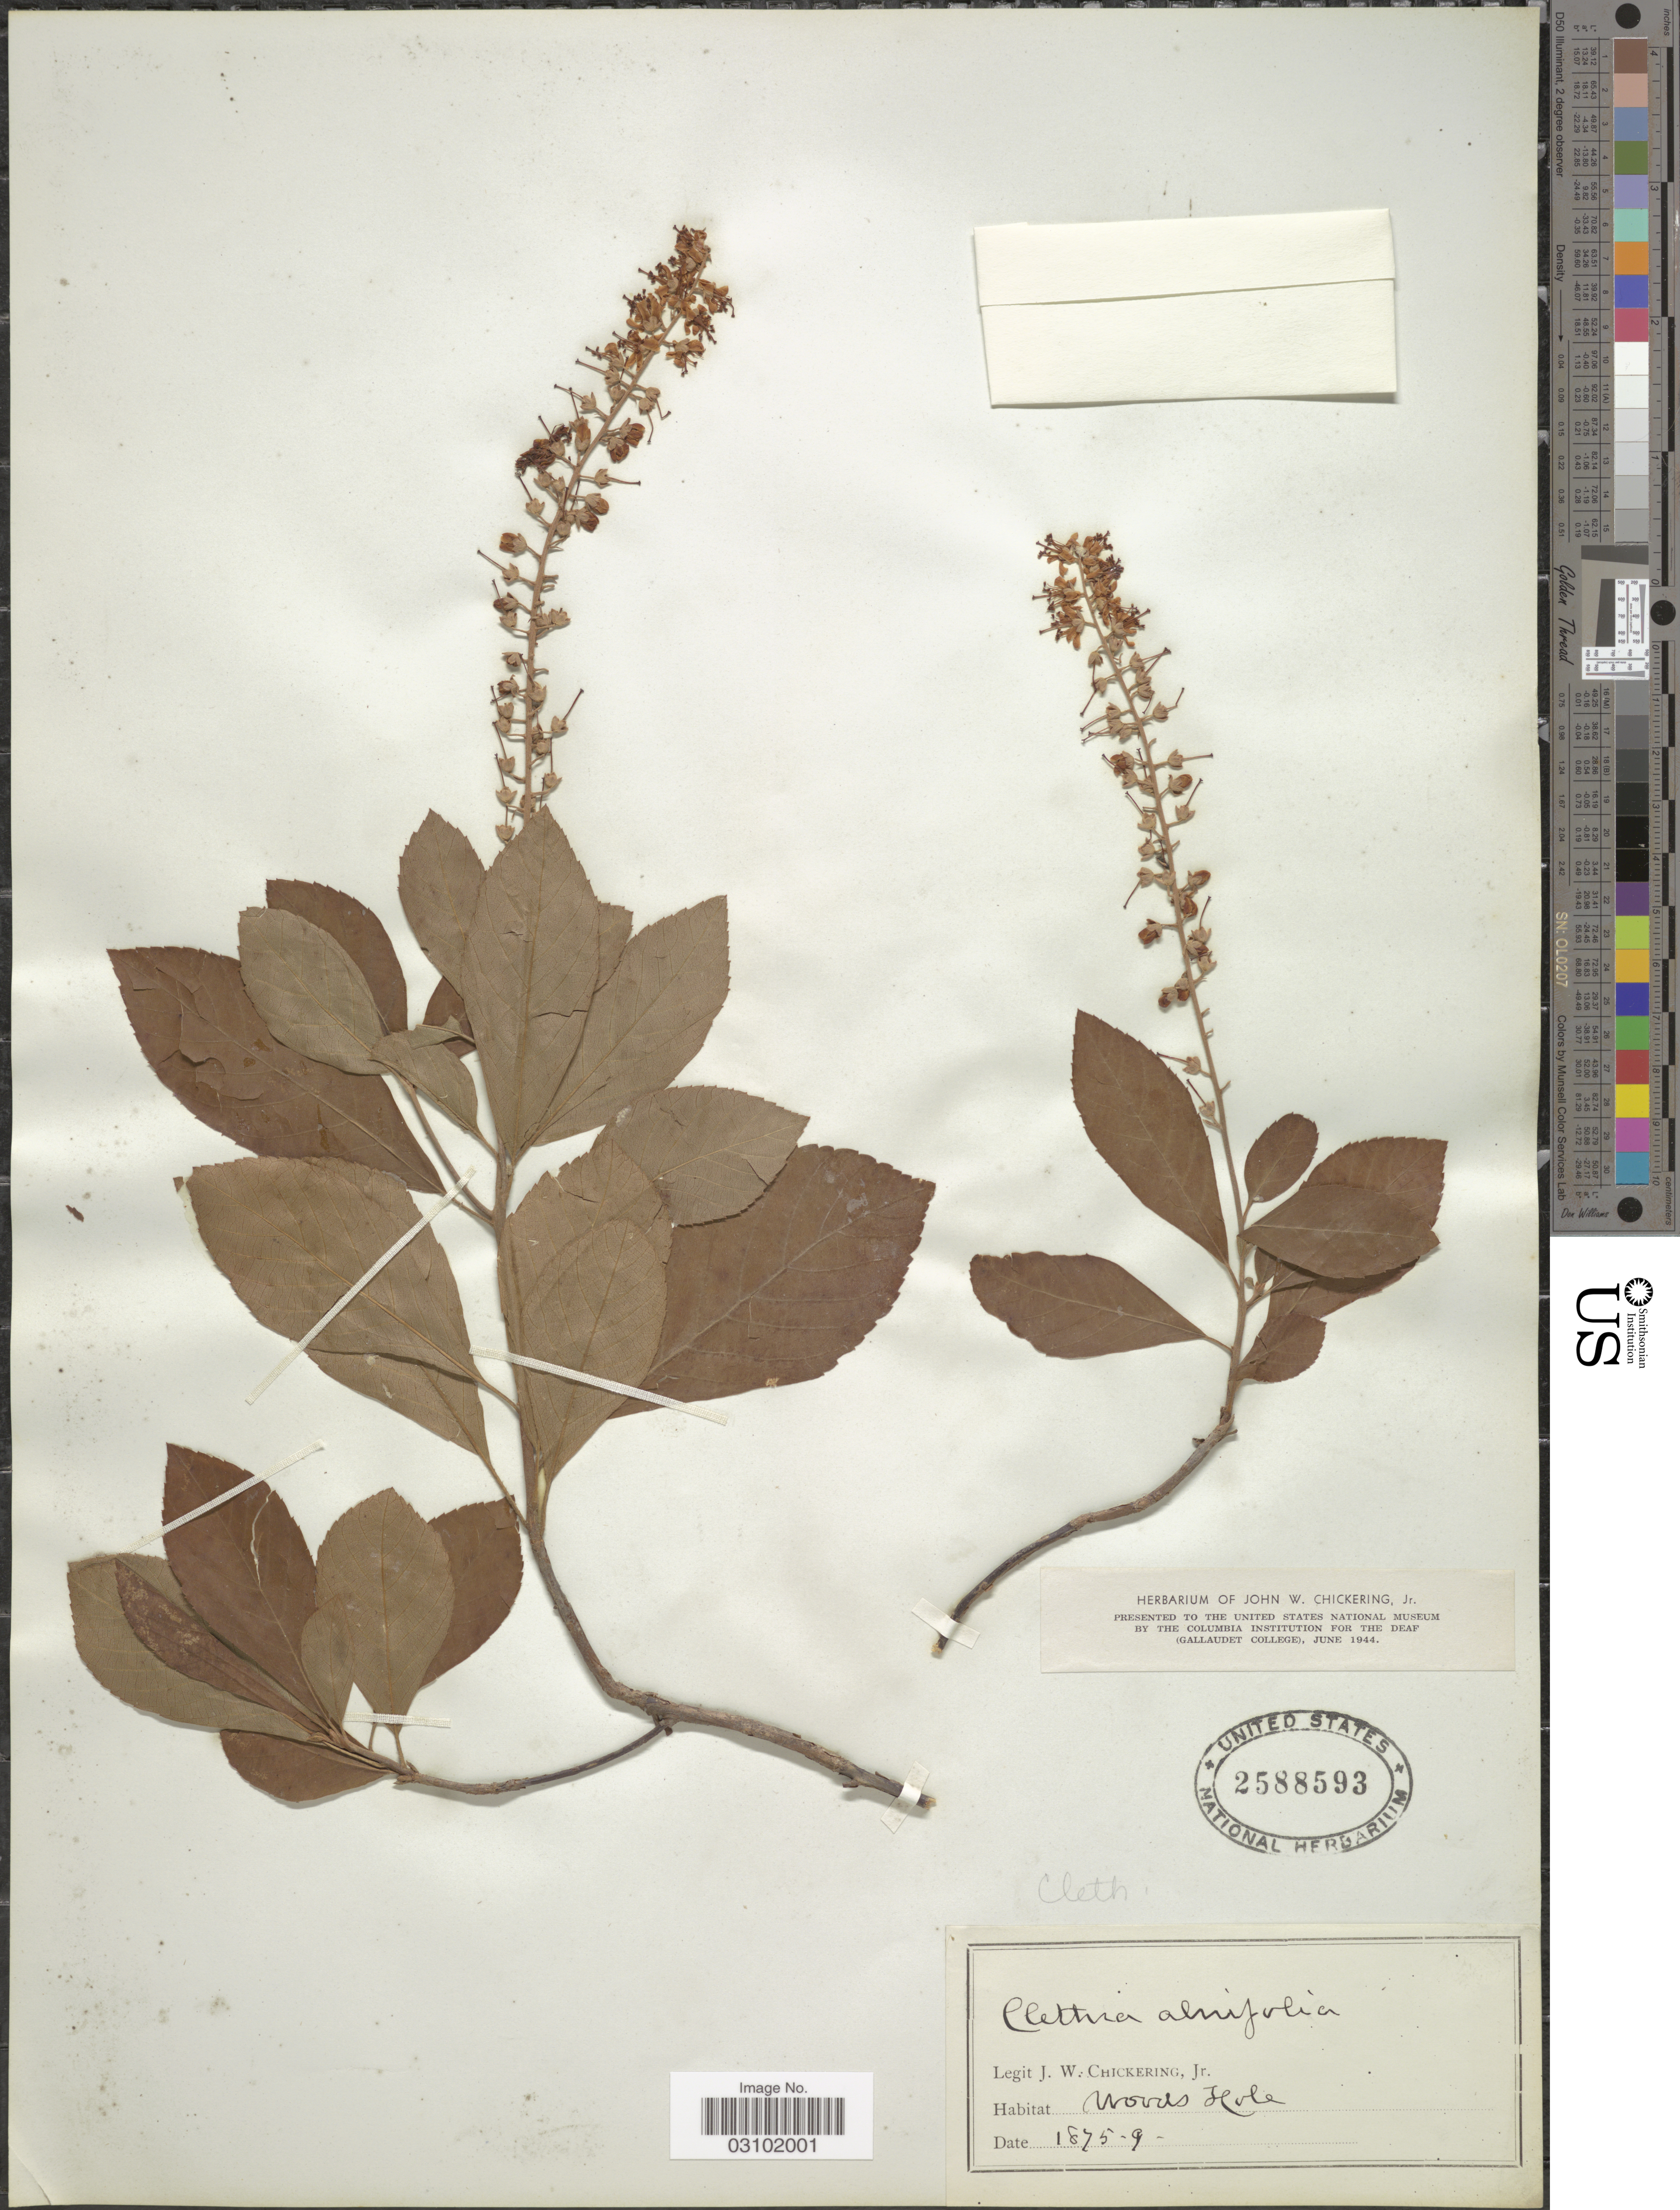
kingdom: Plantae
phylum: Tracheophyta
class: Magnoliopsida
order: Ericales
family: Clethraceae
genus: Clethra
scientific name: Clethra alnifolia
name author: L.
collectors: J. W. Chickering Jr.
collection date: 1875/1879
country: United States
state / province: Massachusetts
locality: Woods Hole.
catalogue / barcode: US 2588593